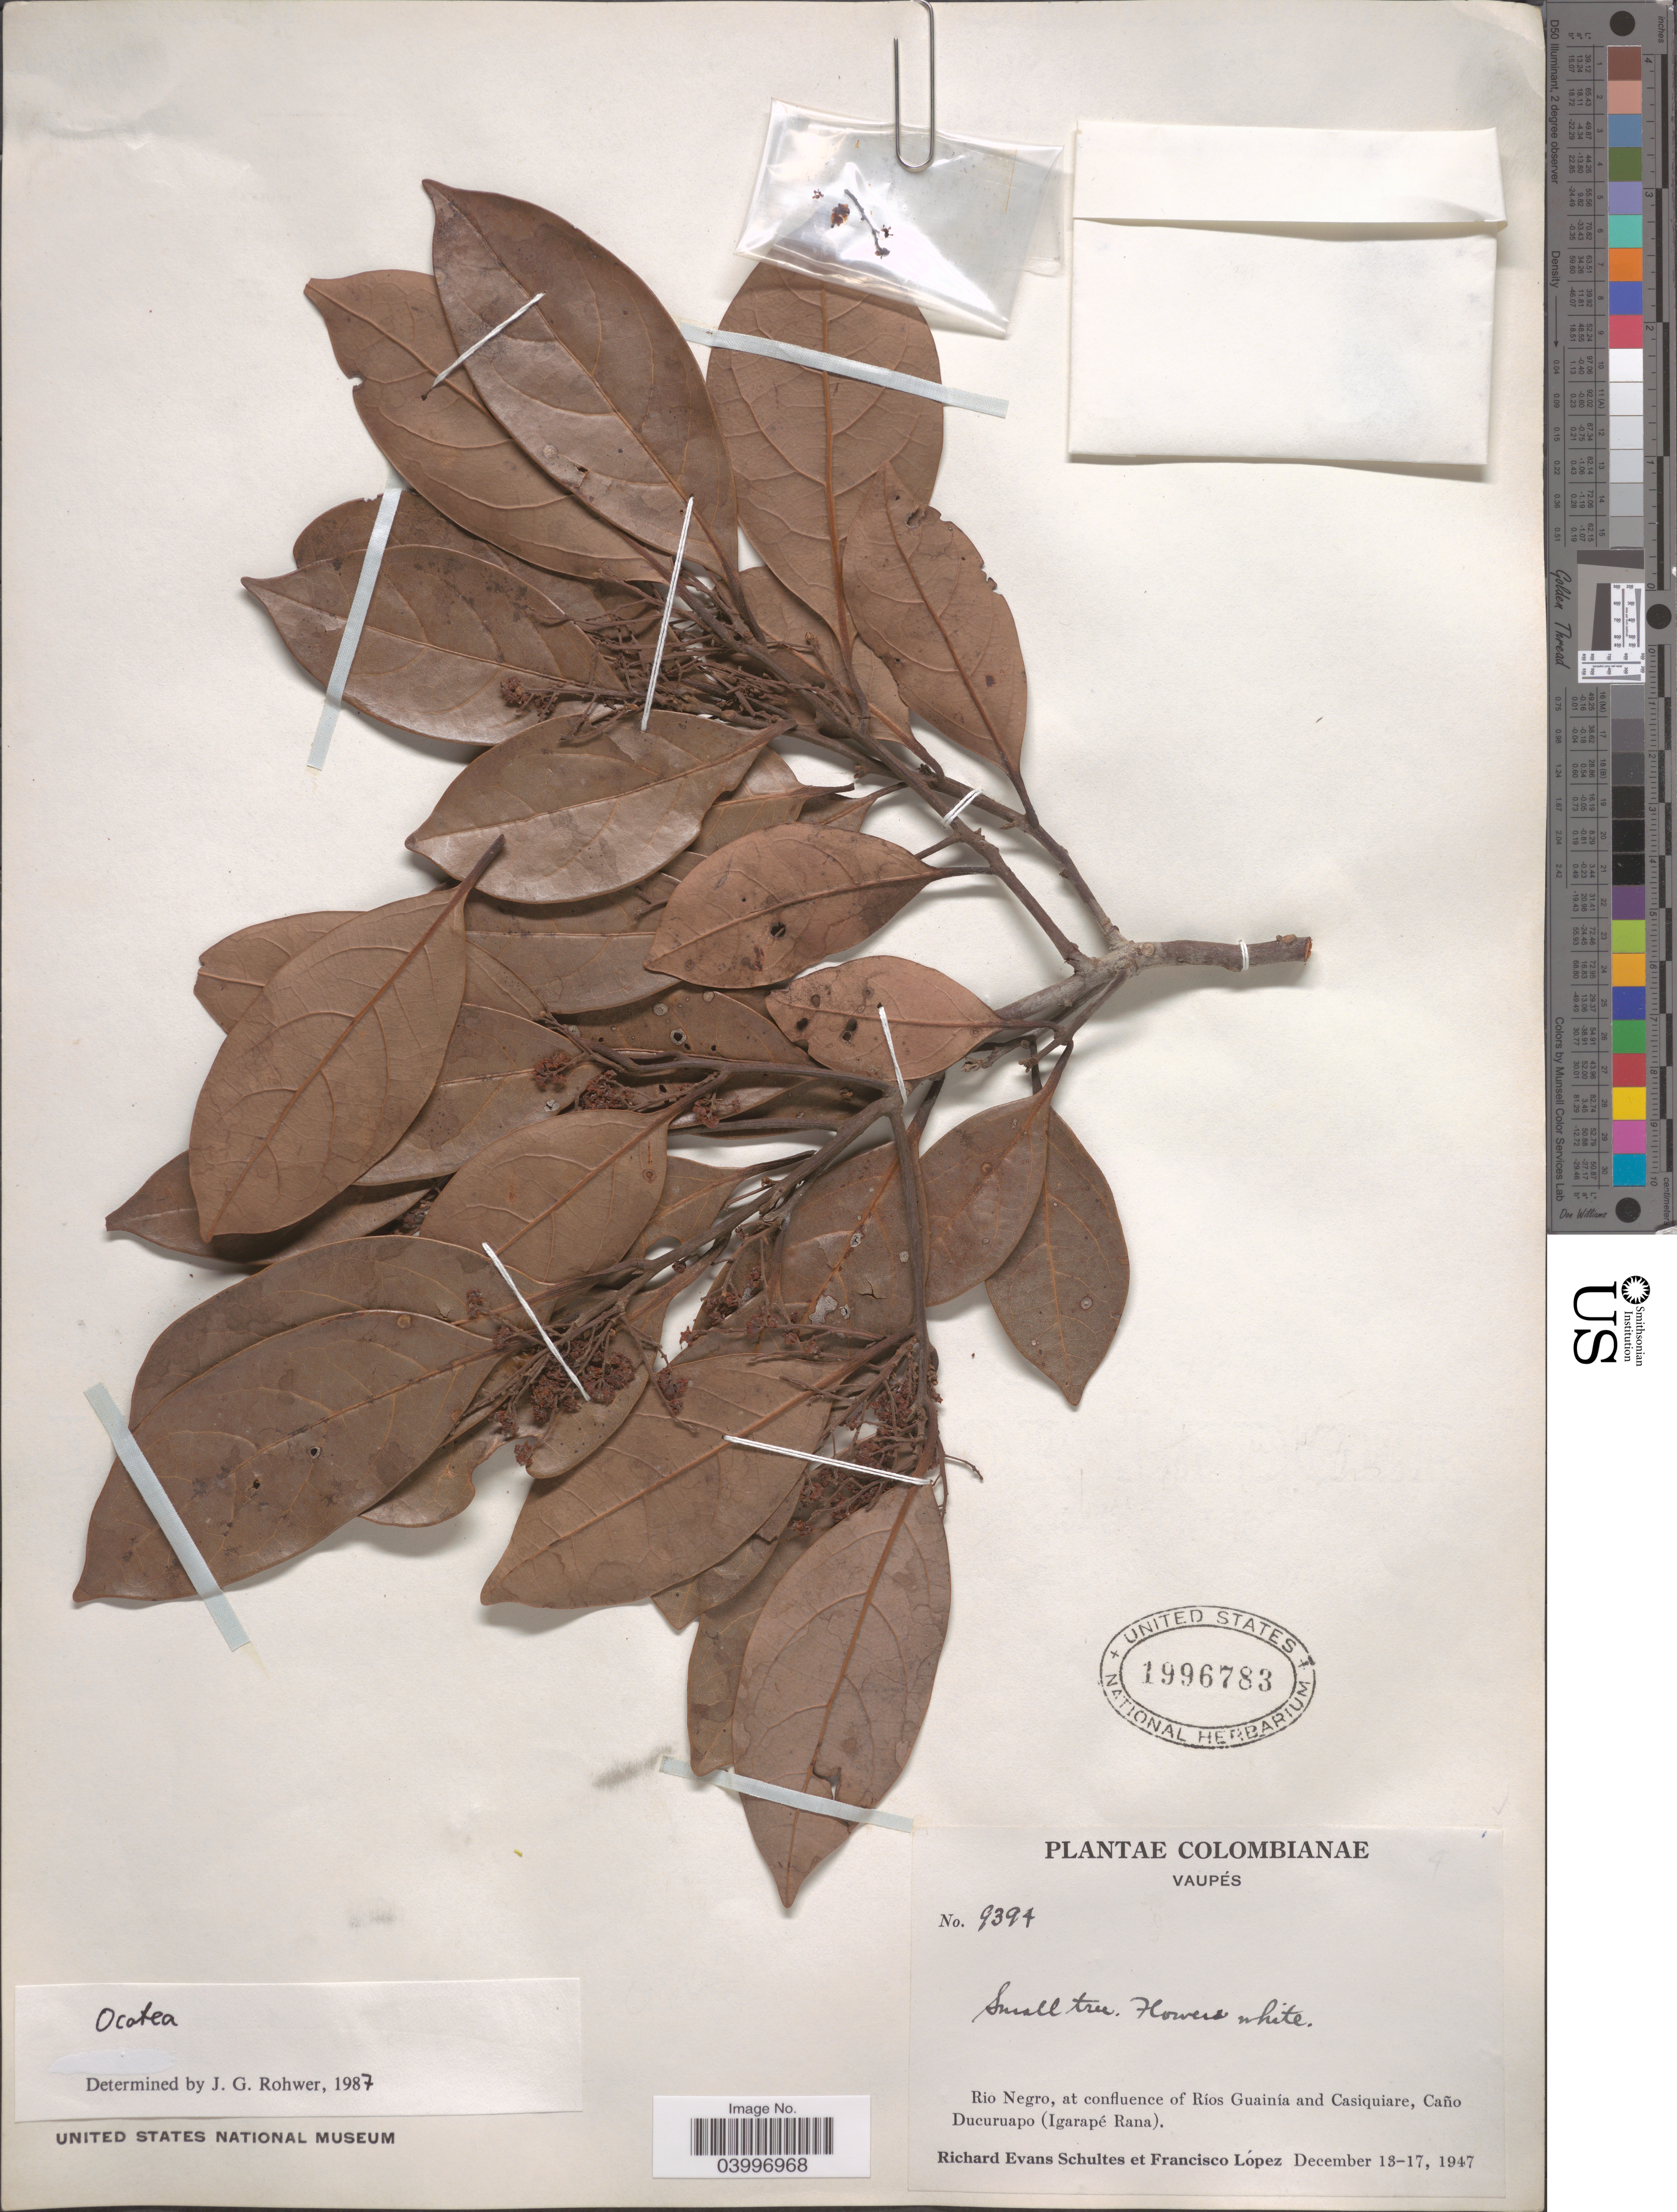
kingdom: Plantae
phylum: Tracheophyta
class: Magnoliopsida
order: Laurales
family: Lauraceae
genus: Ocotea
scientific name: Ocotea sp.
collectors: R. E. Schultes & F. Lopéz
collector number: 9394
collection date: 1947-12-13/1947-12-17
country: Colombia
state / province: Vaupés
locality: Rio Negro, at confluence of Ríos Guainía and Casiquiare, Caño Ducuruapo (Igarapé Rana).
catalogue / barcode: US 1996783